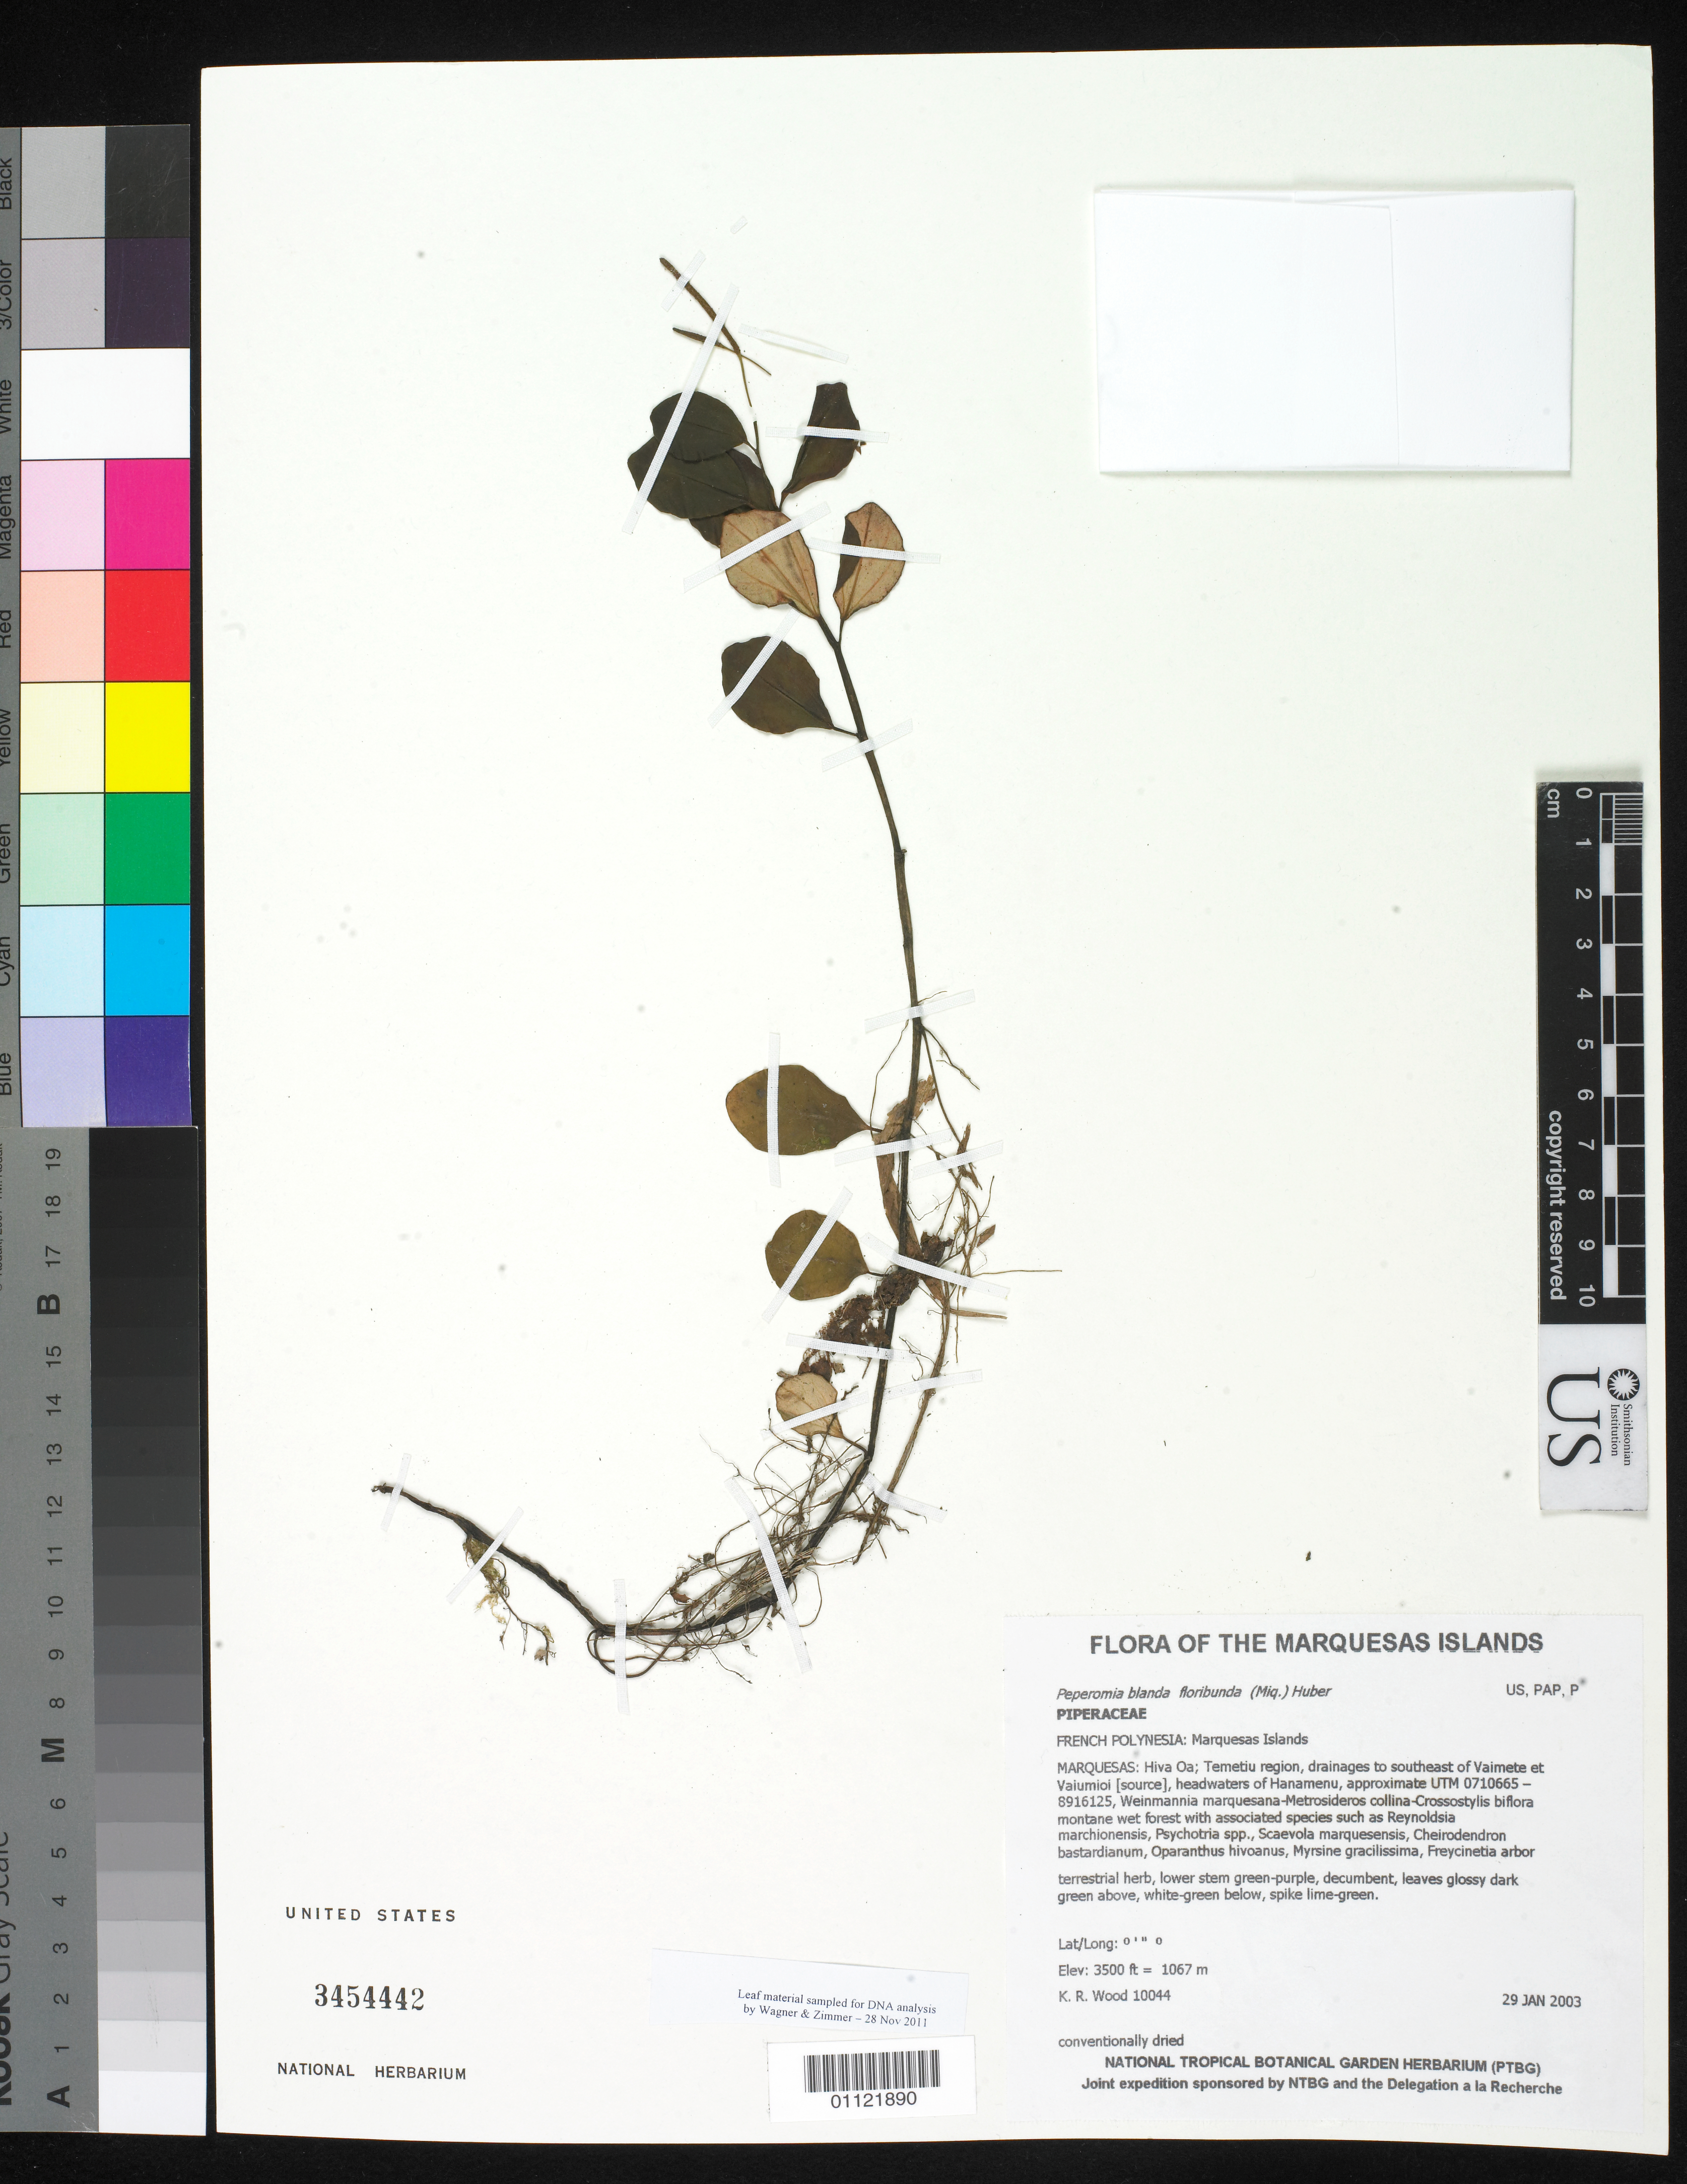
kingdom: Plantae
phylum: Tracheophyta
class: Magnoliopsida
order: Piperales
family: Piperaceae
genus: Peperomia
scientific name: Peperomia leptostachya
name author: Hook. & Arn.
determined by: Wagner, W. L., (BOT), Smithsonian Institution - National Museum of Natural History (UNITED STATES)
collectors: K. R. Wood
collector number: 10044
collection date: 2003-01-29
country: French Polynesia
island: Hiva Oa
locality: Temetiu region, drainages to southeast of Vaimete et Vaiumioi [source], headwaters of Hanamenu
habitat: Weinmannia marquesana - Metrosideros collina - Crossostylis biflora montane wet forest. Lower banks of upper drainage, E aspect, moderate slope, closed, wet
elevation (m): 1067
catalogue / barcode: US 3454442